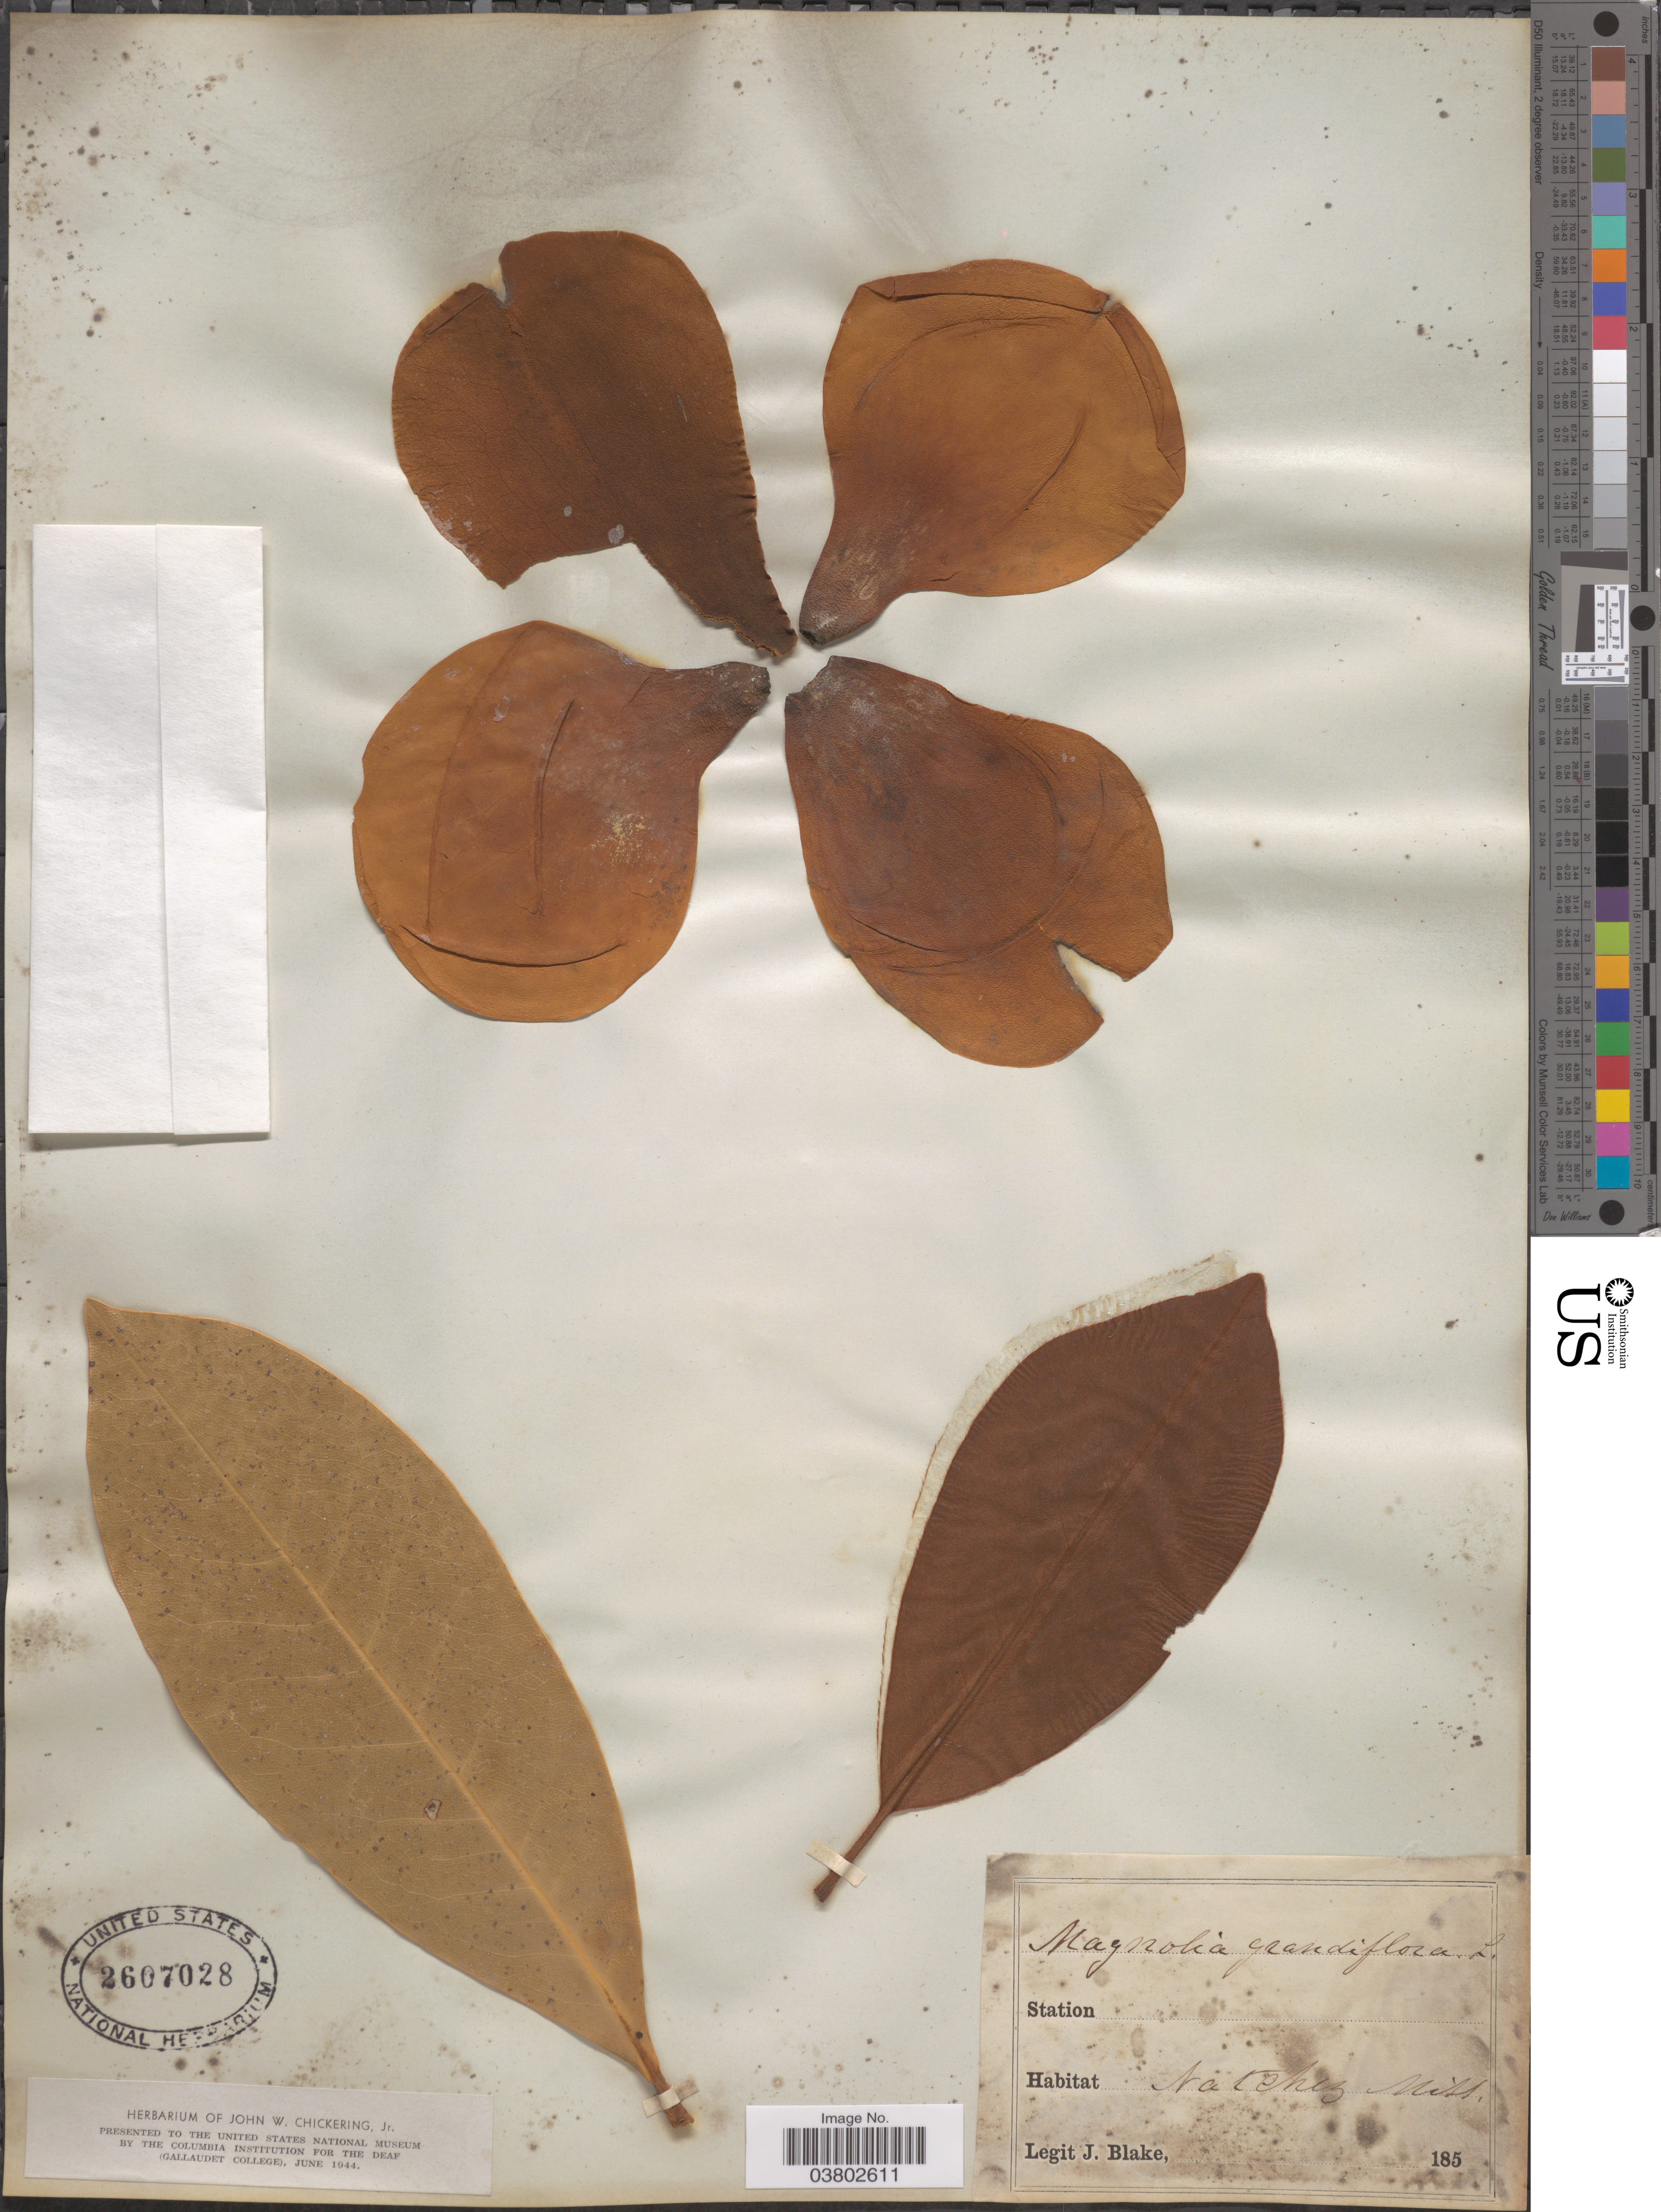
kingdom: Plantae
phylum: Tracheophyta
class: Magnoliopsida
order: Magnoliales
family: Magnoliaceae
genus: Magnolia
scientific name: Magnolia grandiflora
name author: L.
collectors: J. Blake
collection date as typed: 185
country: United States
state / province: Mississippi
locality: Natchez.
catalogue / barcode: US 2607028